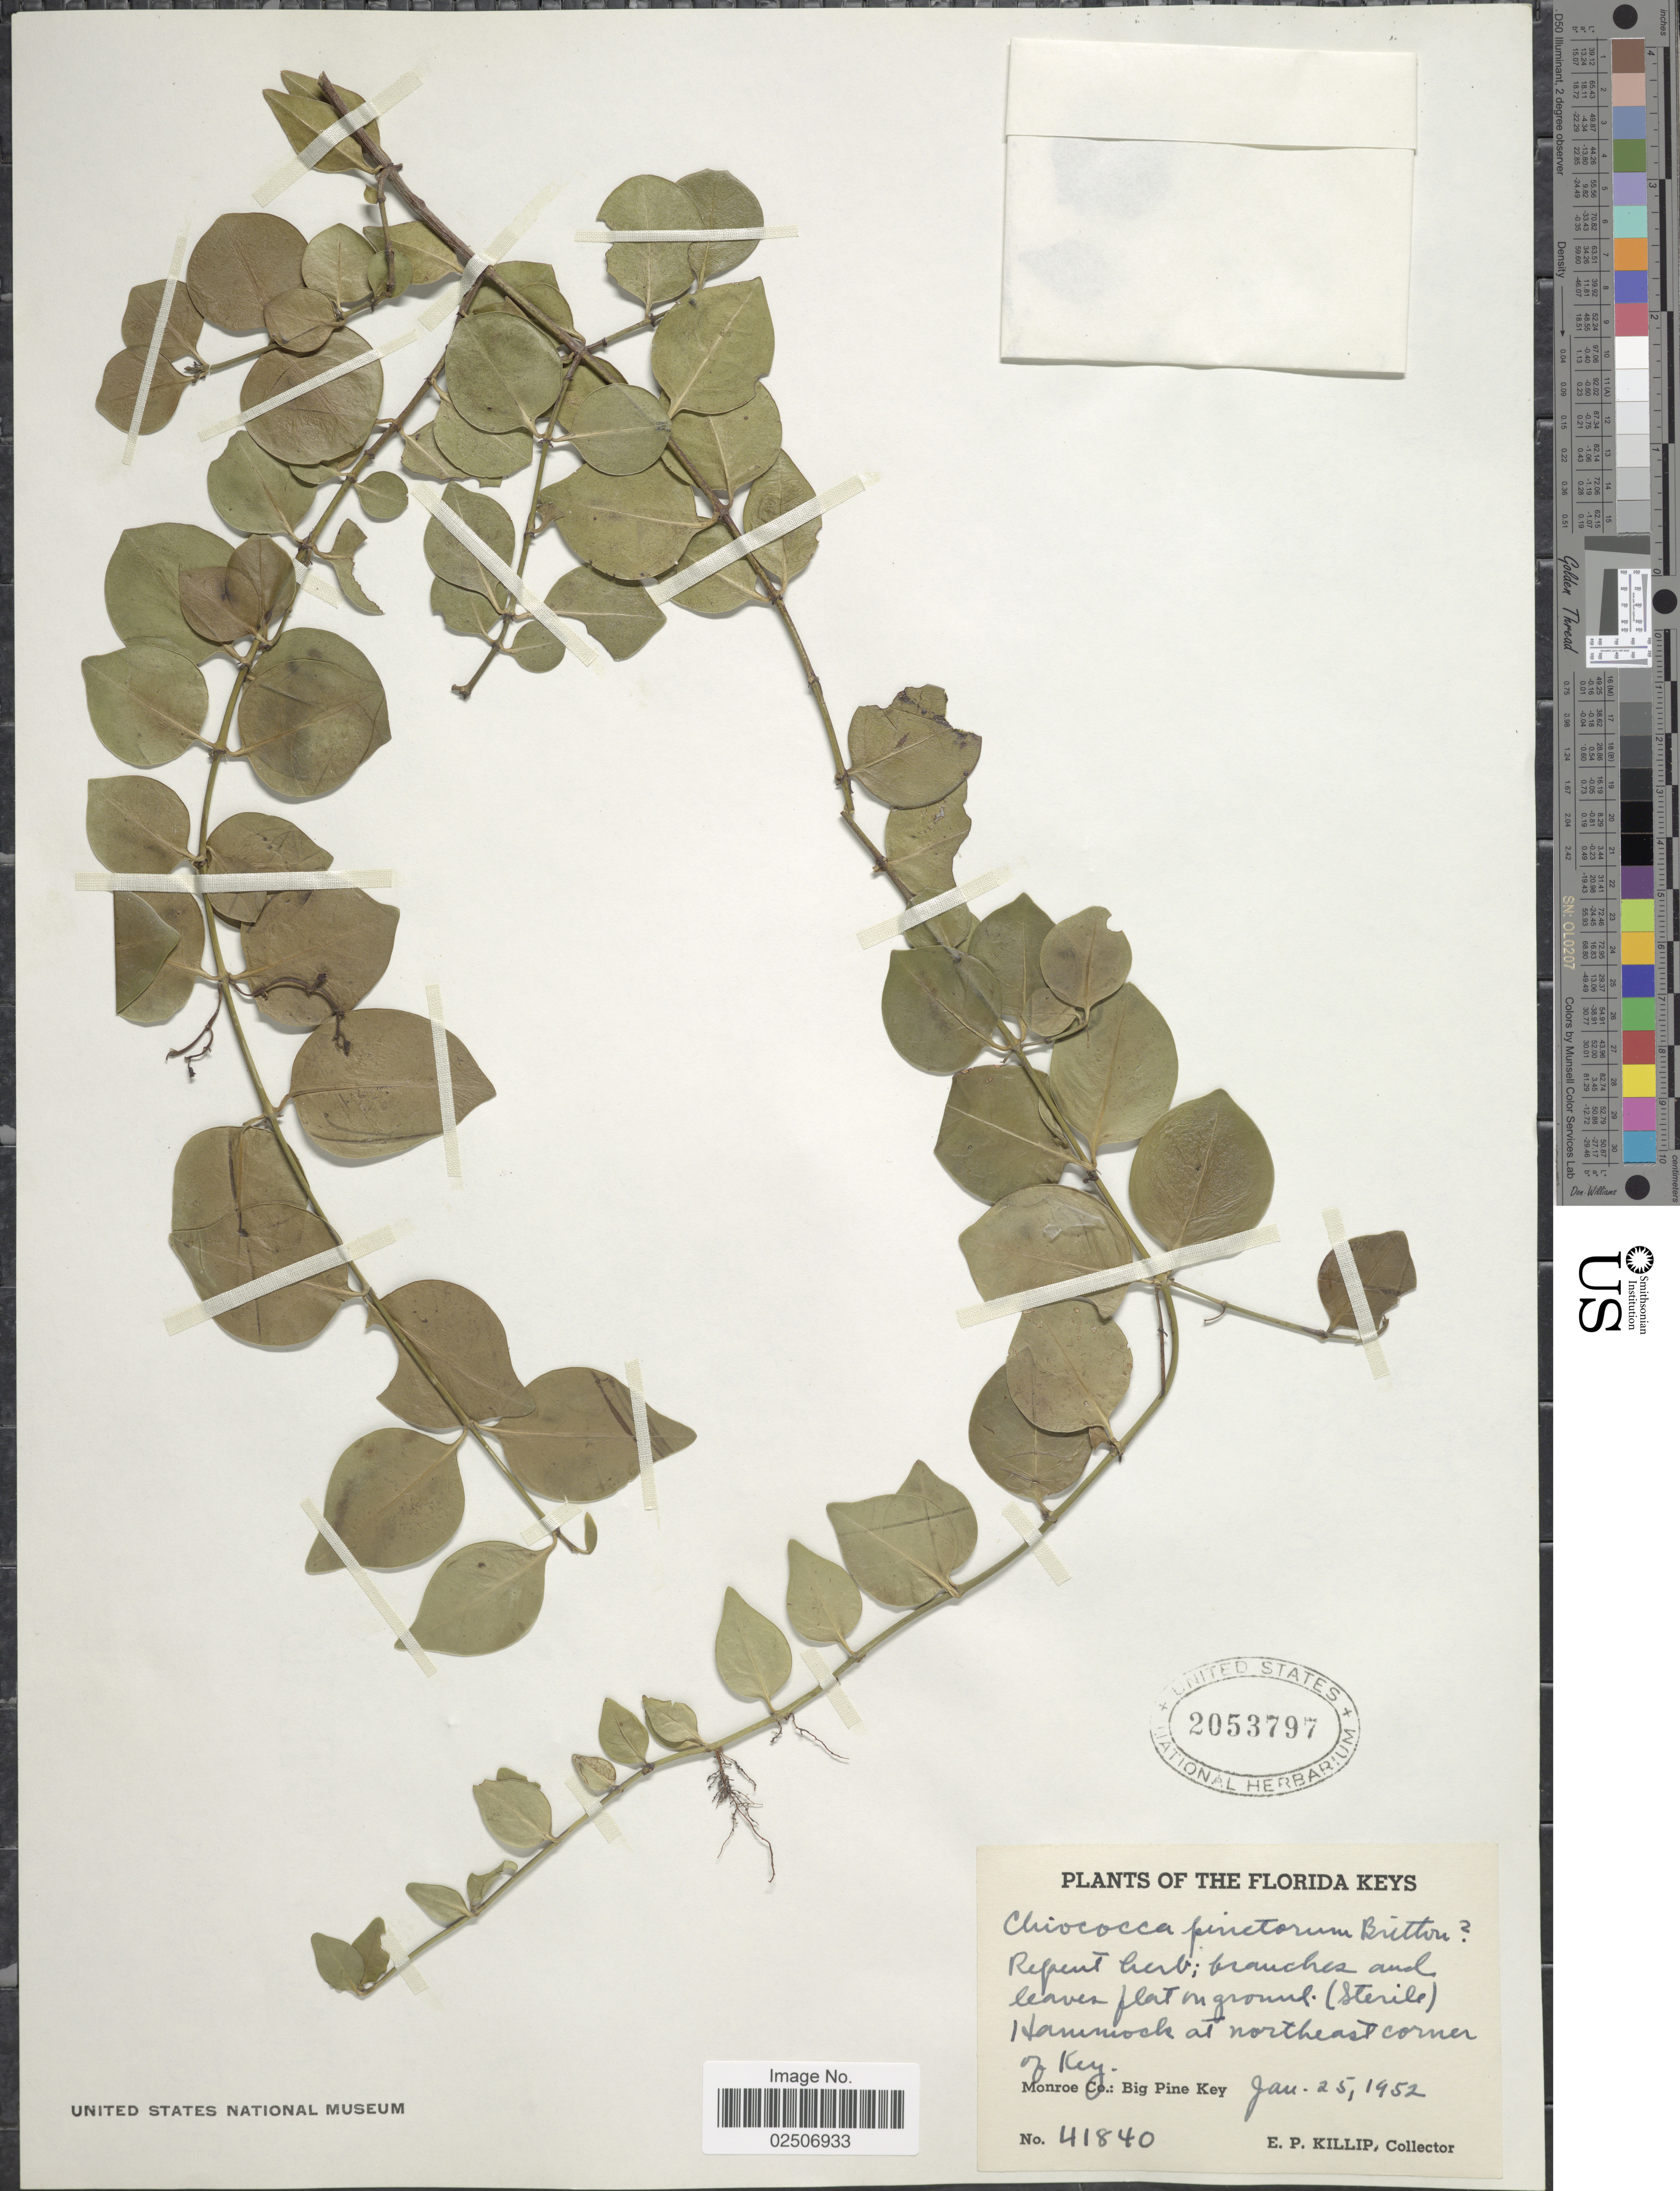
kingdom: Plantae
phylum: Tracheophyta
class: Magnoliopsida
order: Gentianales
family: Rubiaceae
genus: Chiococca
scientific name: Chiococca pinetorum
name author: Britton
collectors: E. P. Killip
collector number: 41840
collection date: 1952-01-25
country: United States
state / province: Florida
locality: Florida Keys, Hammock at northeast corner of Key, Monroe Co.: Big Pine Key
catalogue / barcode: US 2053797